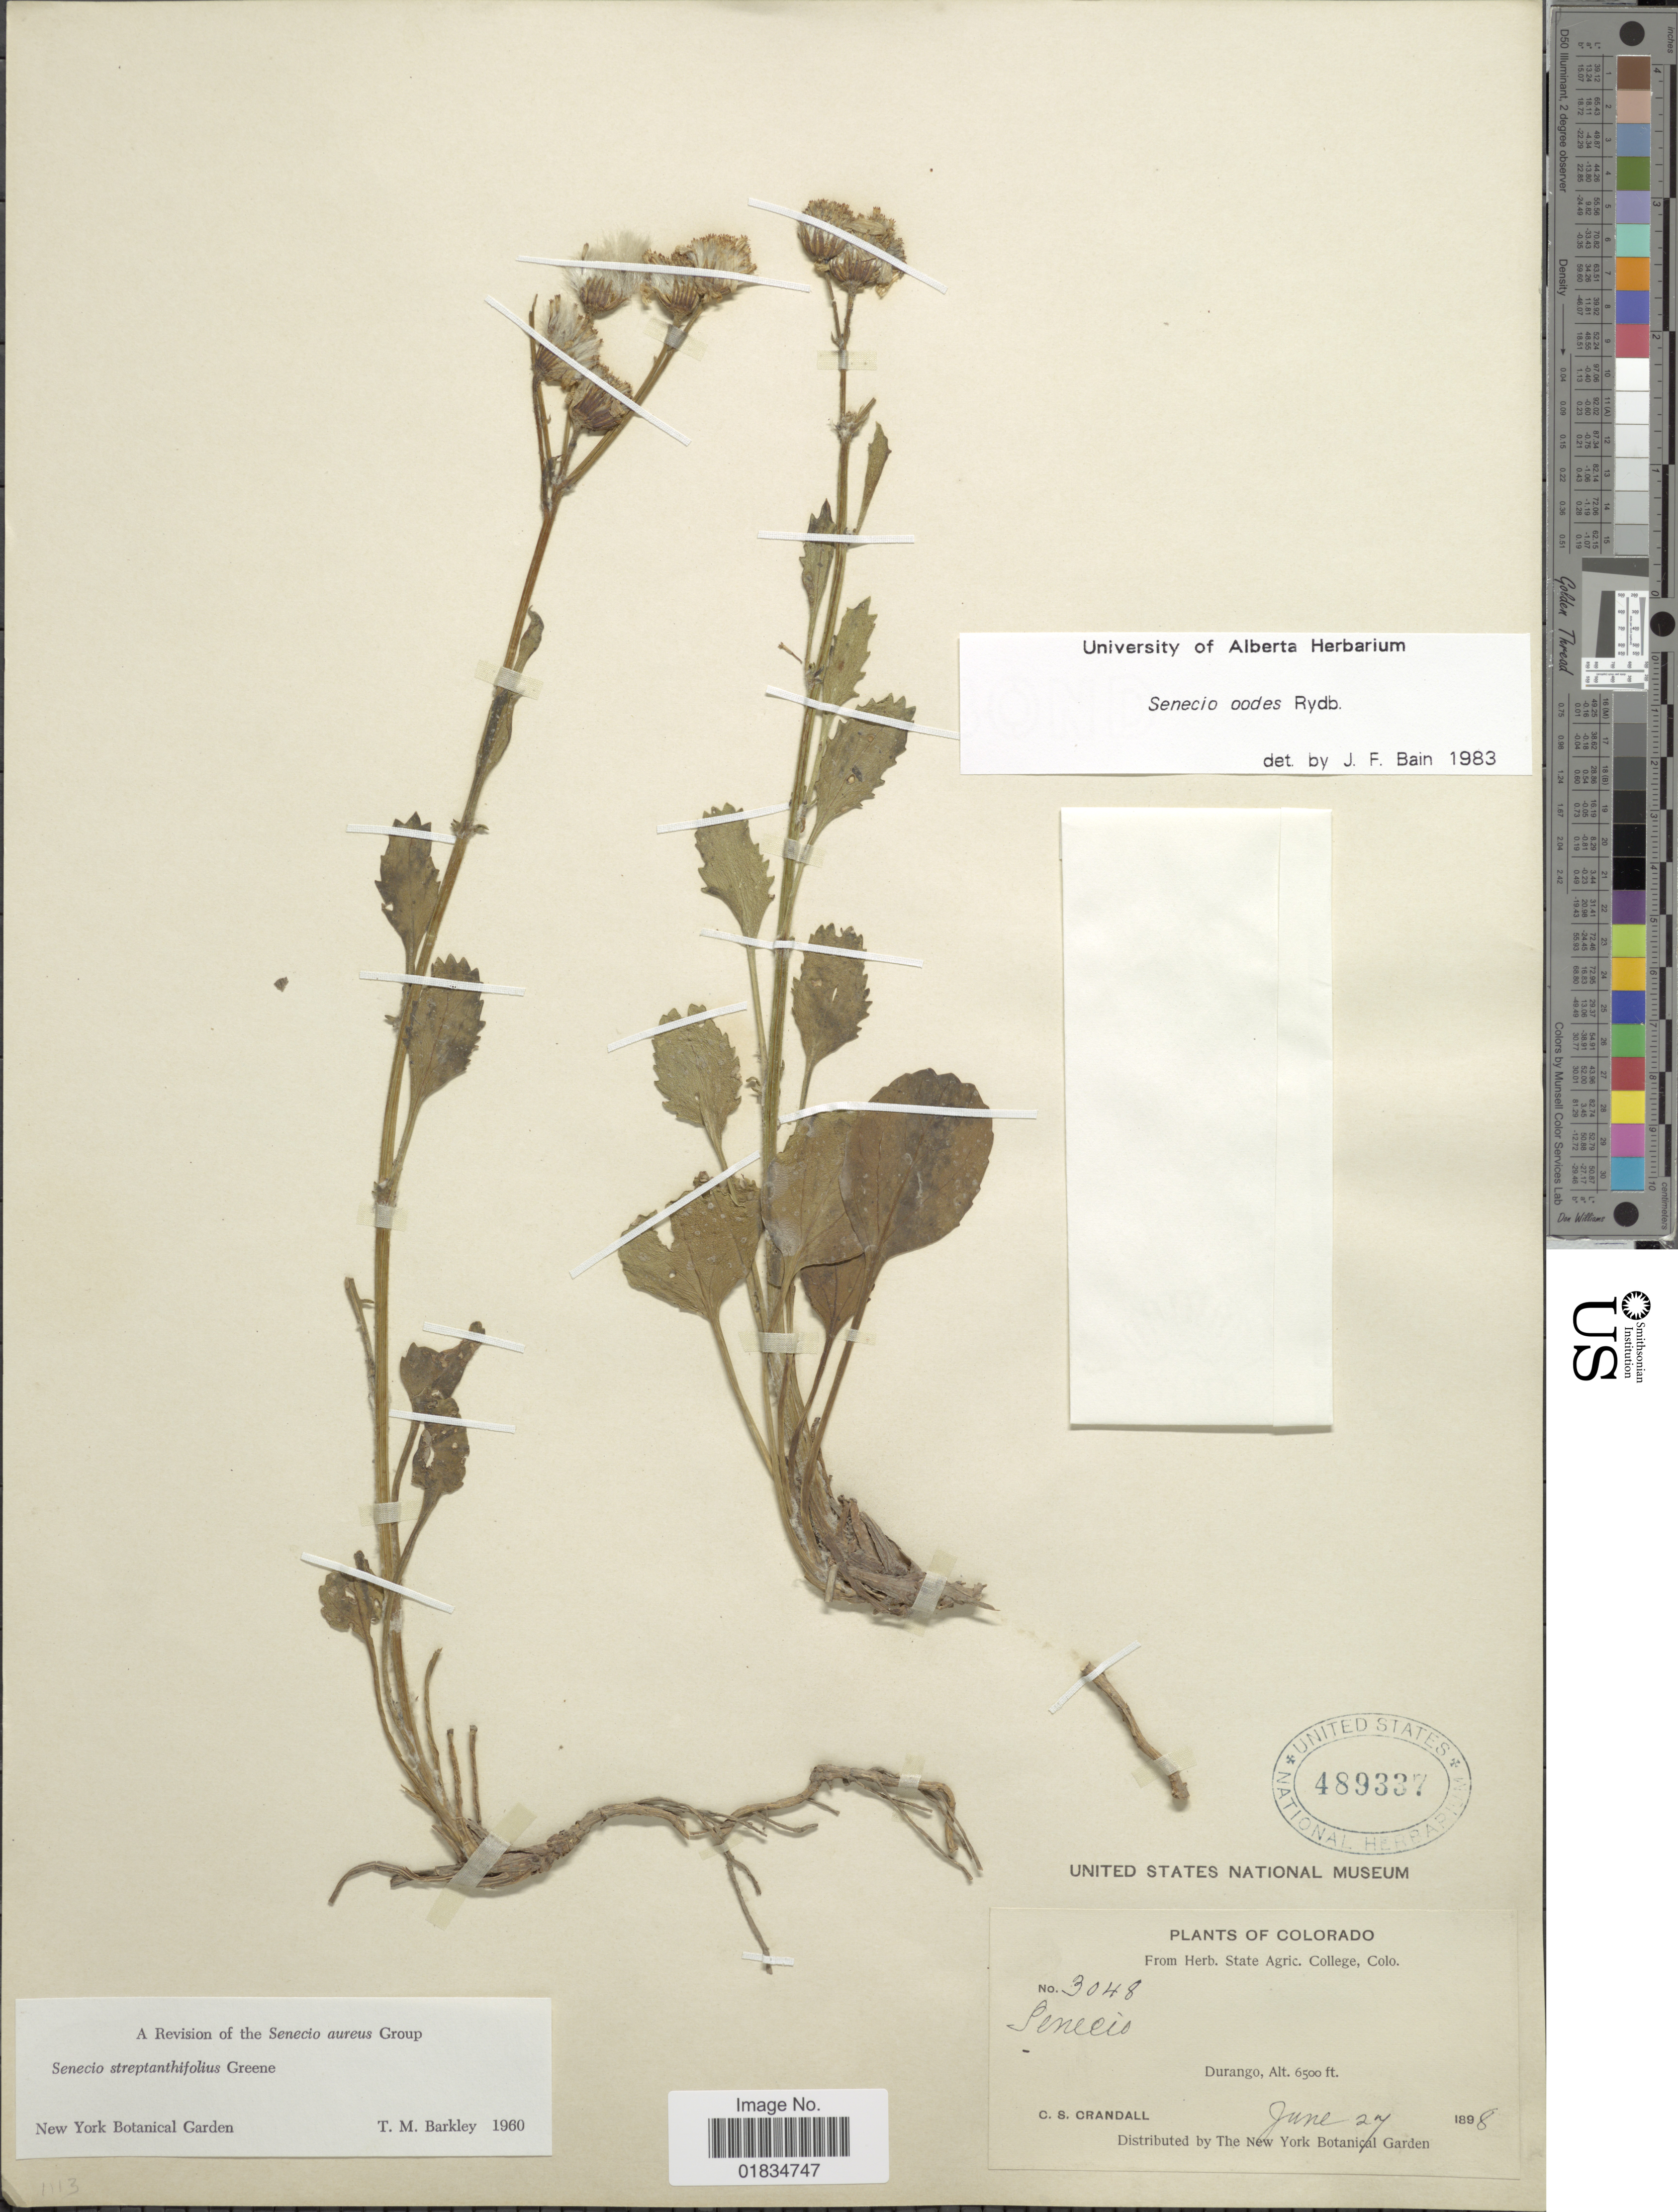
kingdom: Plantae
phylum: Tracheophyta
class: Magnoliopsida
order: Asterales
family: Asteraceae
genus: Packera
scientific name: Packera streptanthifolia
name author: (Greene) W.A. Weber & Á. Löve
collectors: C. Crandall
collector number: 3048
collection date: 1898-06-27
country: United States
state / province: Colorado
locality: Durango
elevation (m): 1981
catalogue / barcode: US 489337